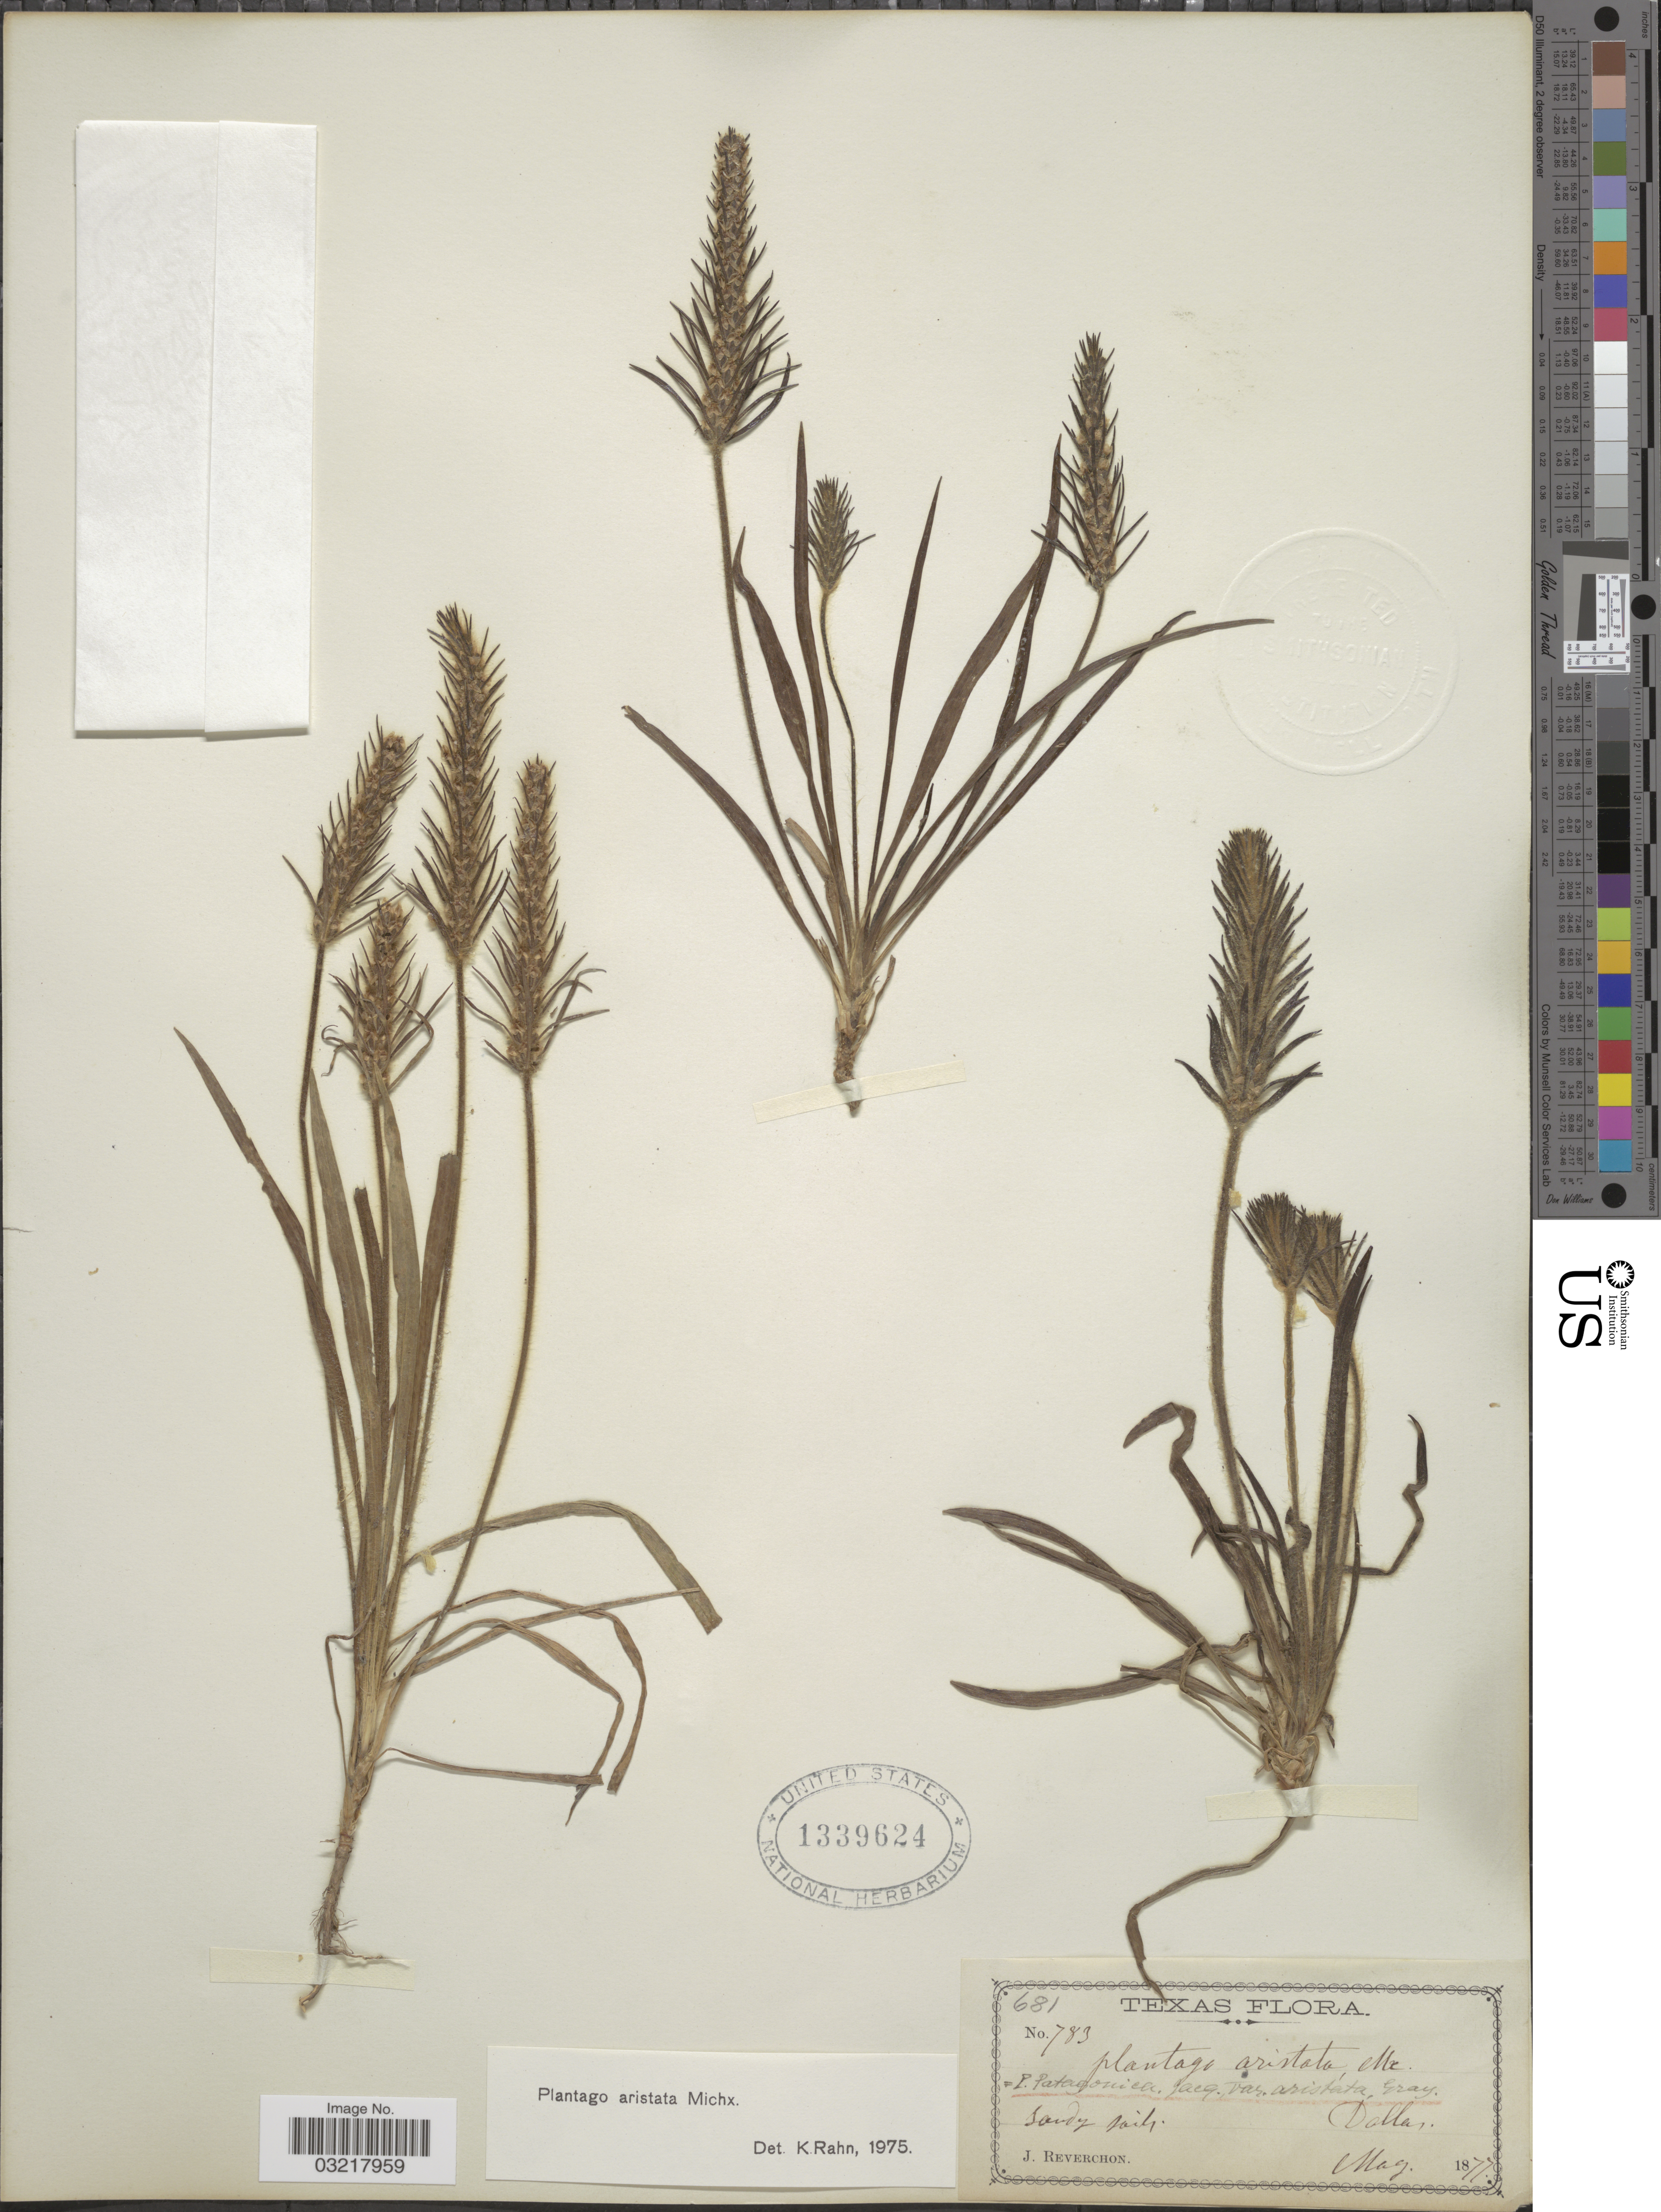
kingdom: Plantae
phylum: Tracheophyta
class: Magnoliopsida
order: Lamiales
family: Plantaginaceae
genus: Plantago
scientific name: Plantago aristata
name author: Michx.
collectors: J. Reverchon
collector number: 783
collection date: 1877-05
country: United States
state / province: Texas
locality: Dallas.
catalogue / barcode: US 1339624